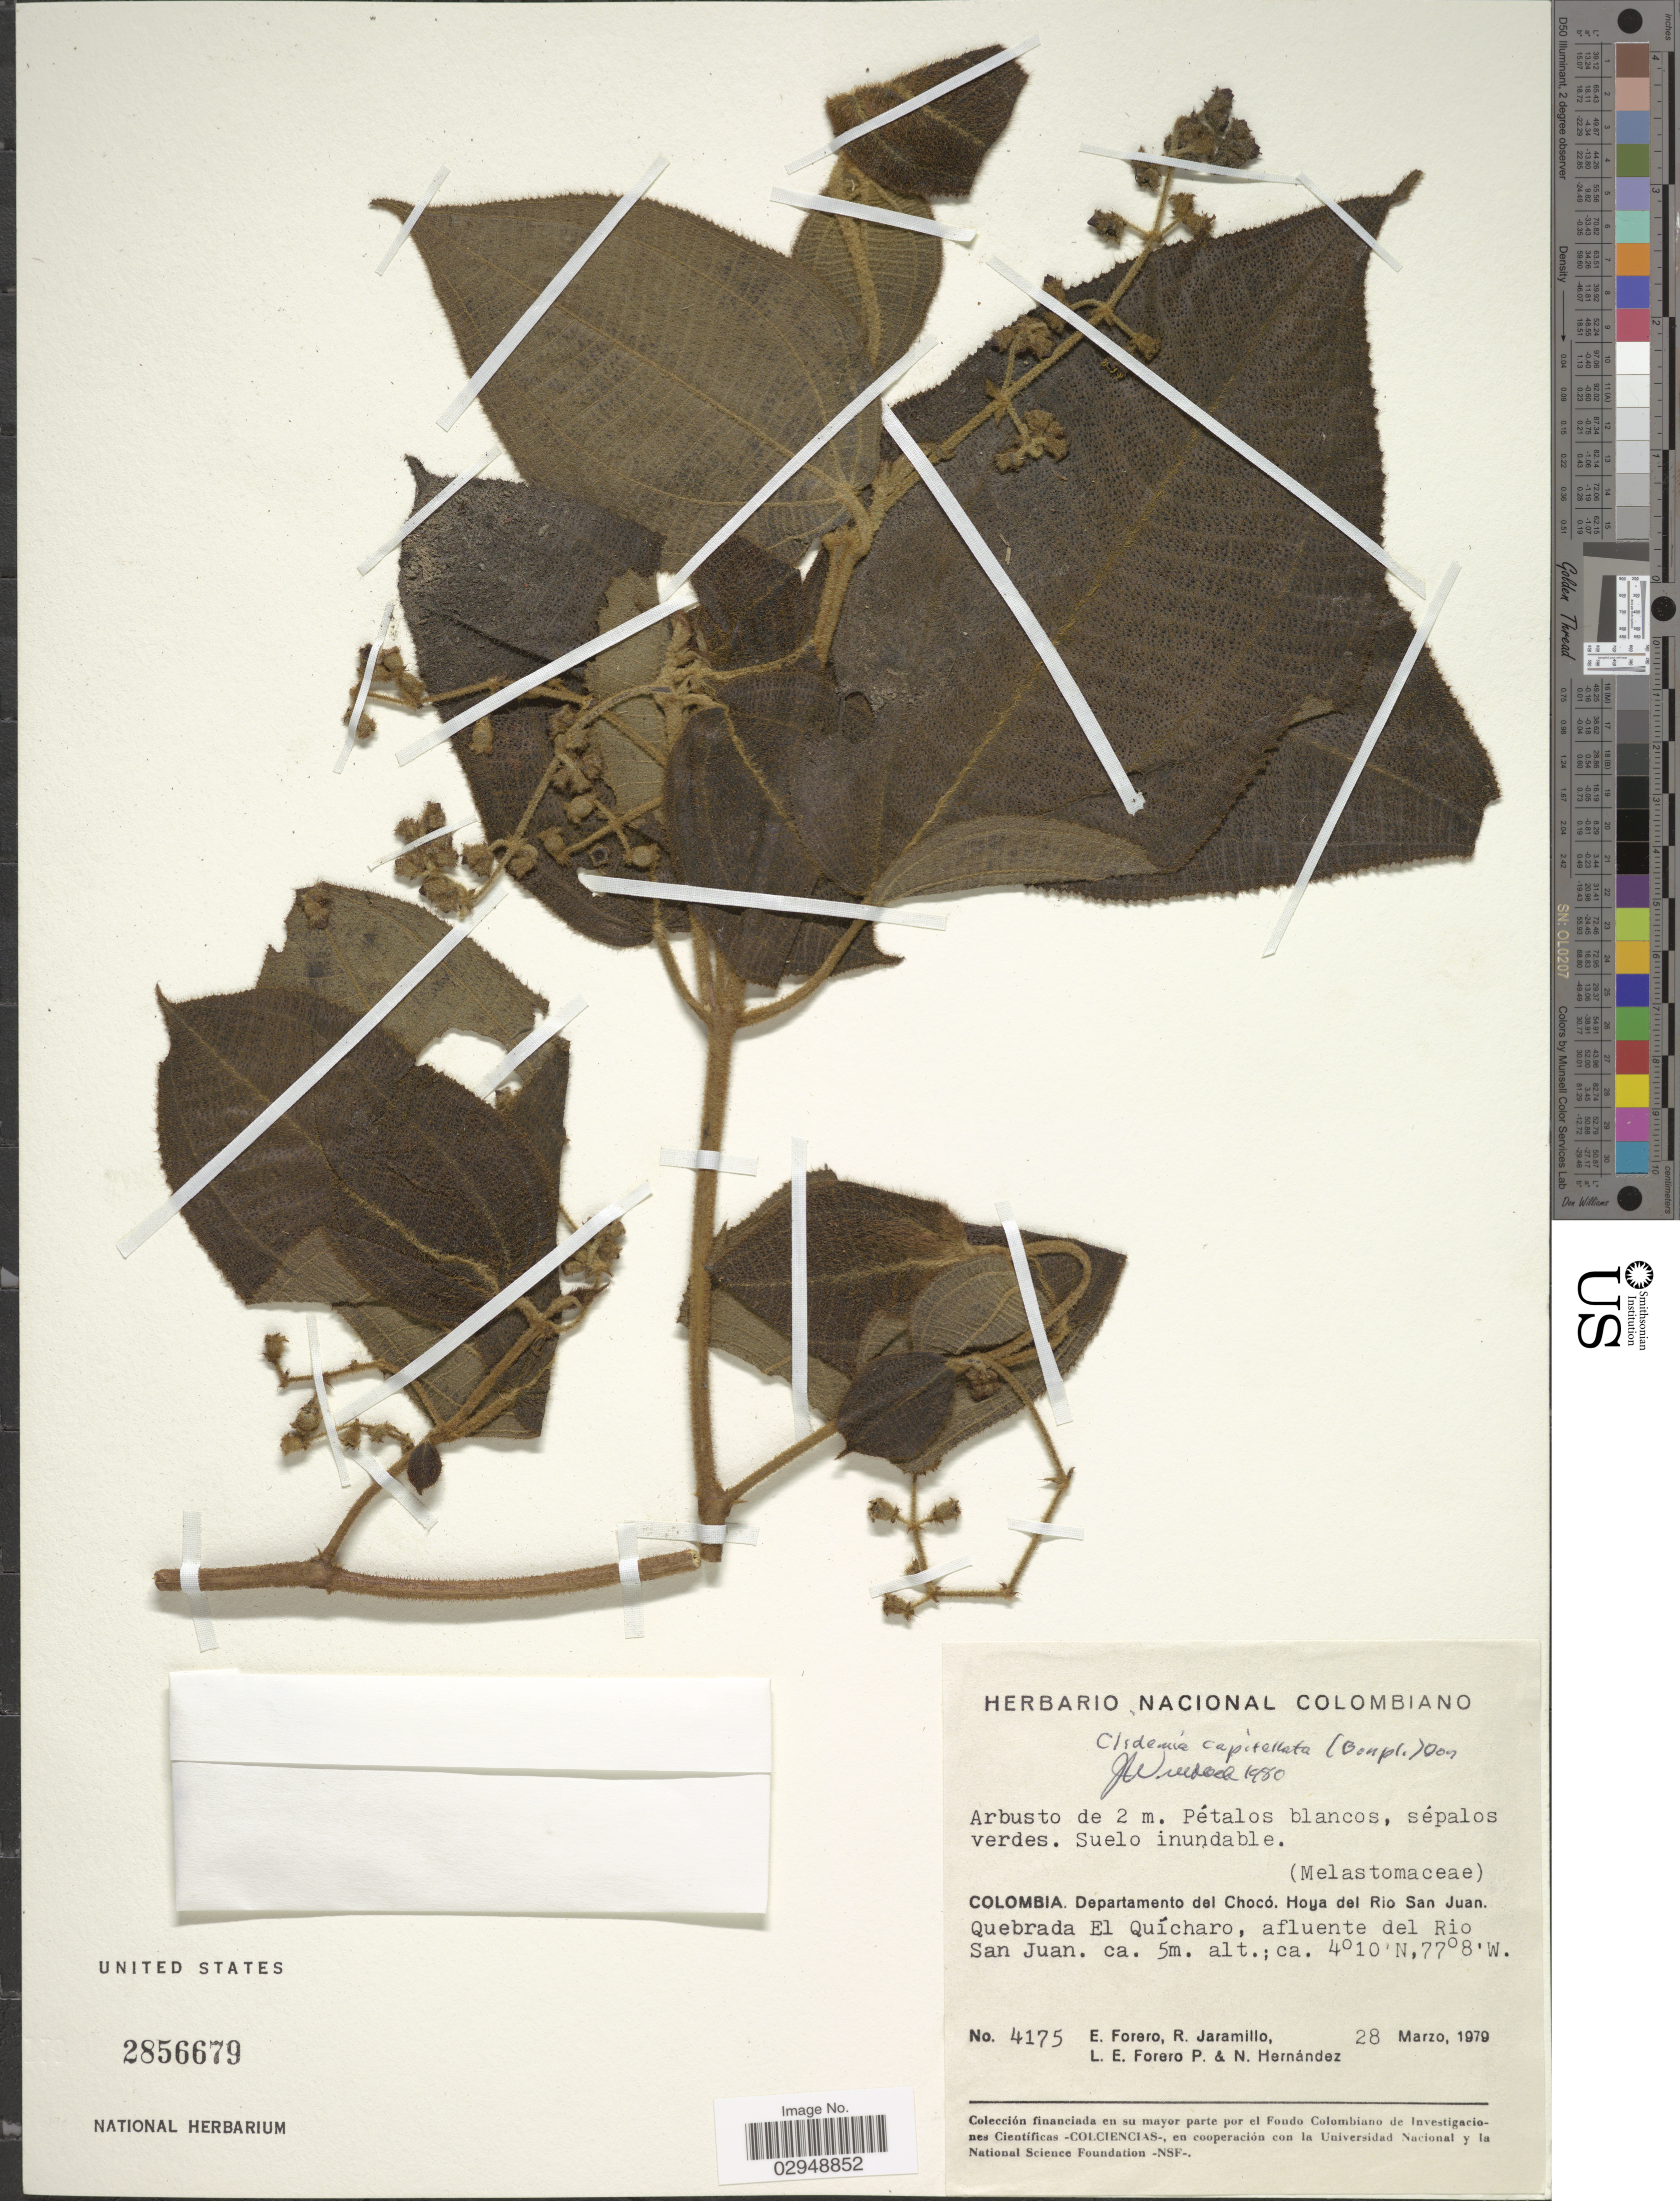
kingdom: Plantae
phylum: Tracheophyta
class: Magnoliopsida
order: Myrtales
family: Melastomataceae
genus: Clidemia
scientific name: Clidemia capitellata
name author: (Bonpl.) D. Don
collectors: E. Forero, R. Jaramillo, L. E. Forero & N. Hernandez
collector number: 4175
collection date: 1979-03-28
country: Colombia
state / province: Chocó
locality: Departamento del Chocó. Hoya del Río San Juan. Quebrada El Quícharo, afluente del Rio San Juan.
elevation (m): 5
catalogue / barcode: US 2856679